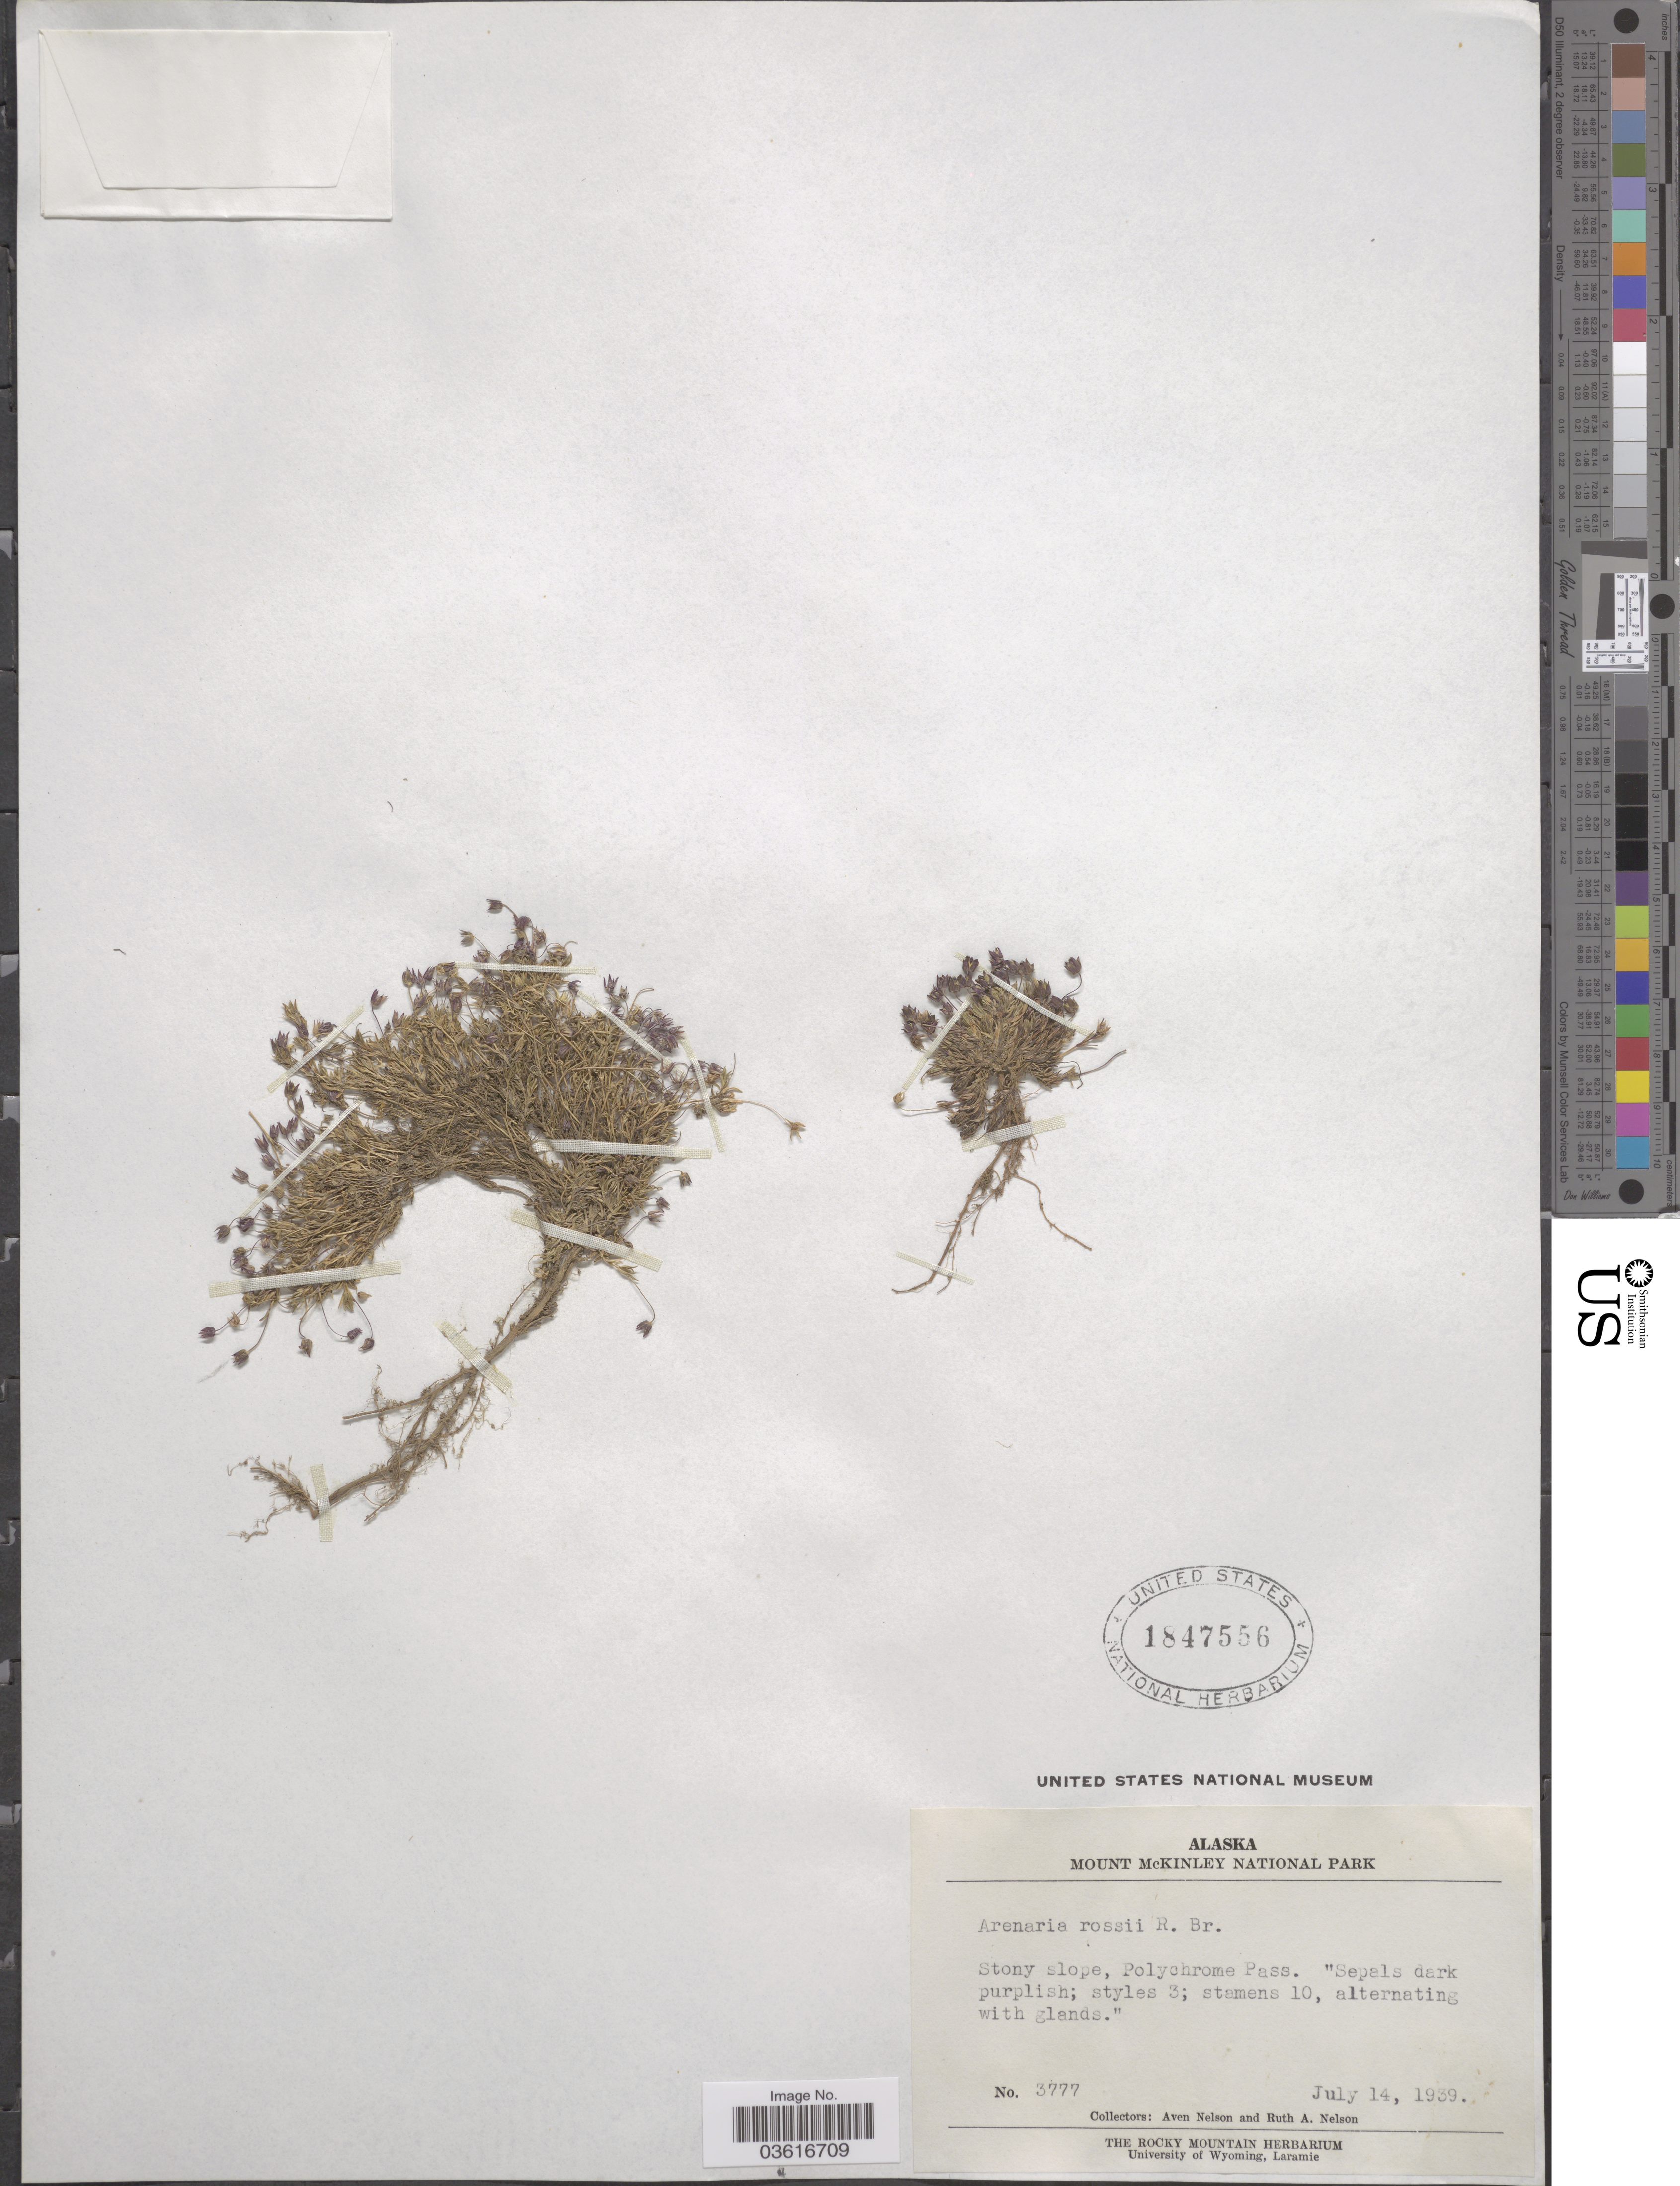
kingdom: Plantae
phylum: Tracheophyta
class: Magnoliopsida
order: Caryophyllales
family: Caryophyllaceae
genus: Minuartia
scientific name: Minuartia rossii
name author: (R. Br. ex Richardson) Graebn.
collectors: A. Nelson & R. A. Nelson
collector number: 3777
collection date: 1939-07-14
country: United States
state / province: Alaska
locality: Mount McKinley National Park. Polychrome Pass.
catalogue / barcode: US 1847556